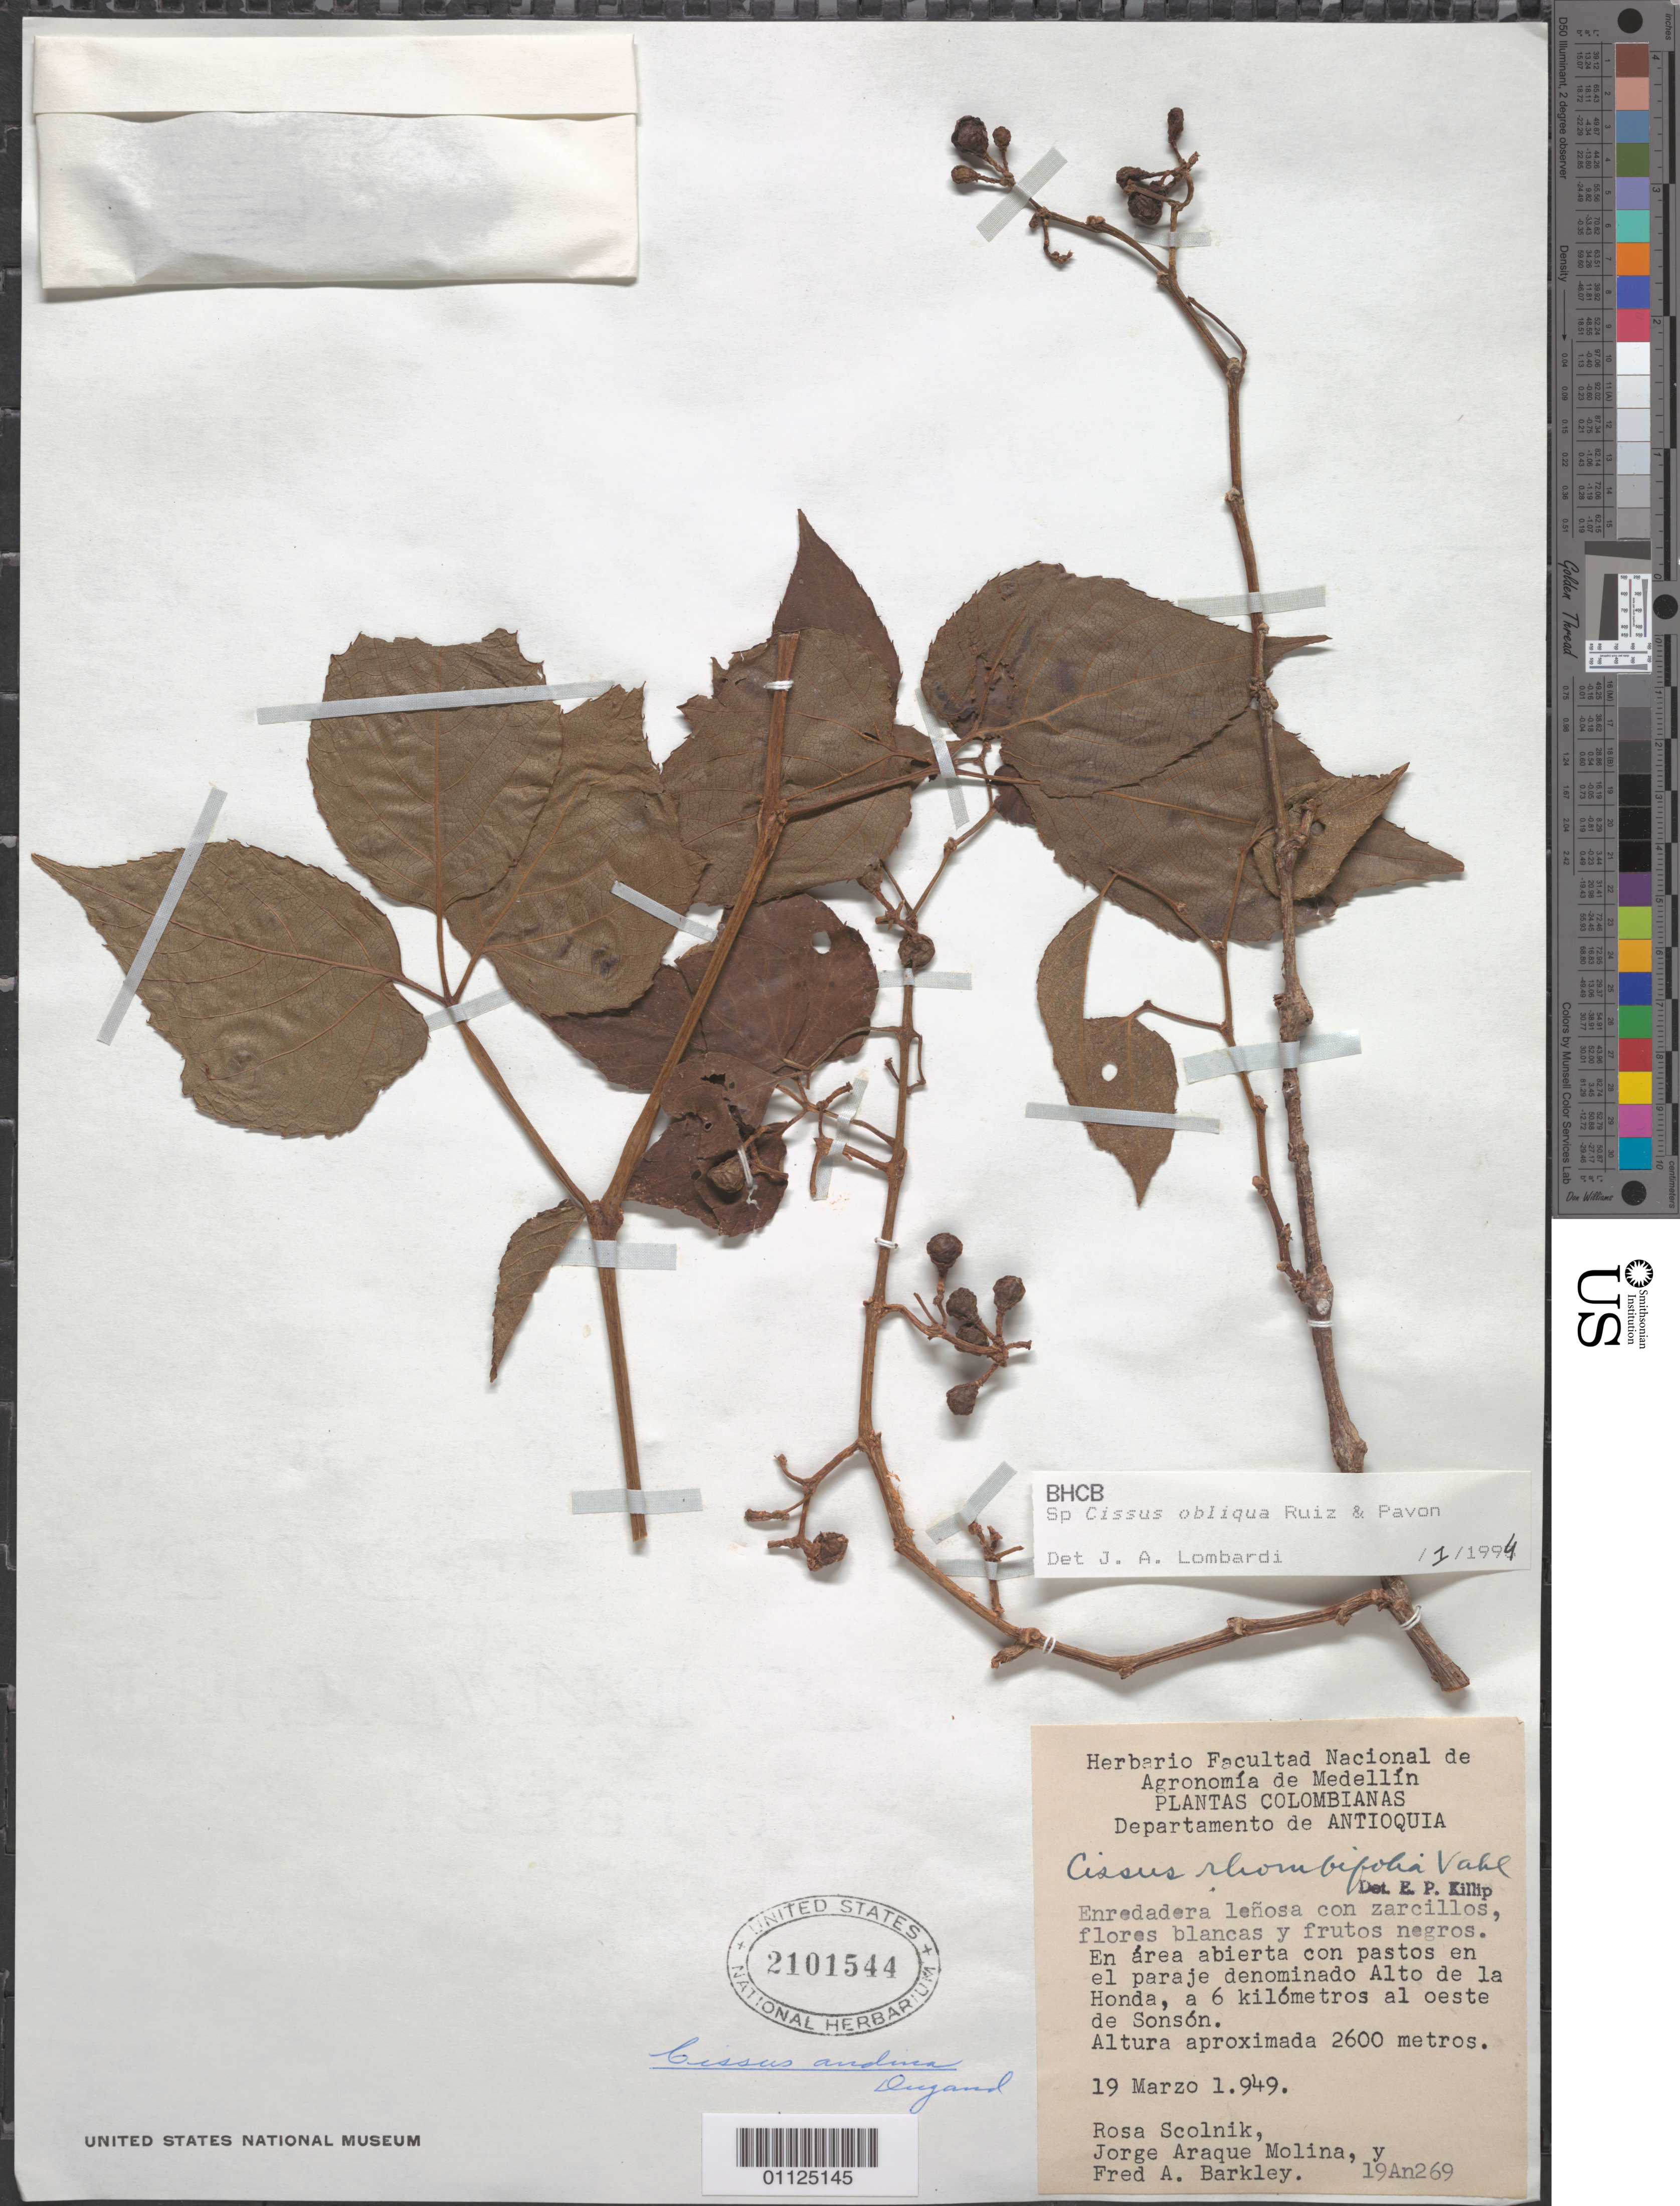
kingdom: Plantae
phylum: Tracheophyta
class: Magnoliopsida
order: Vitales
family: Vitaceae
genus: Cissus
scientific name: Cissus obliqua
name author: Ruiz & Pav.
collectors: R. Scolnik, J. Araque Molina & F. A. Barkley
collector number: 19An269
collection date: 1949-03-19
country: Colombia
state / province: Antioquia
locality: Alto de la Honda, a 6 km al O de Sonson.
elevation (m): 2600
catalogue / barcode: US 2101544